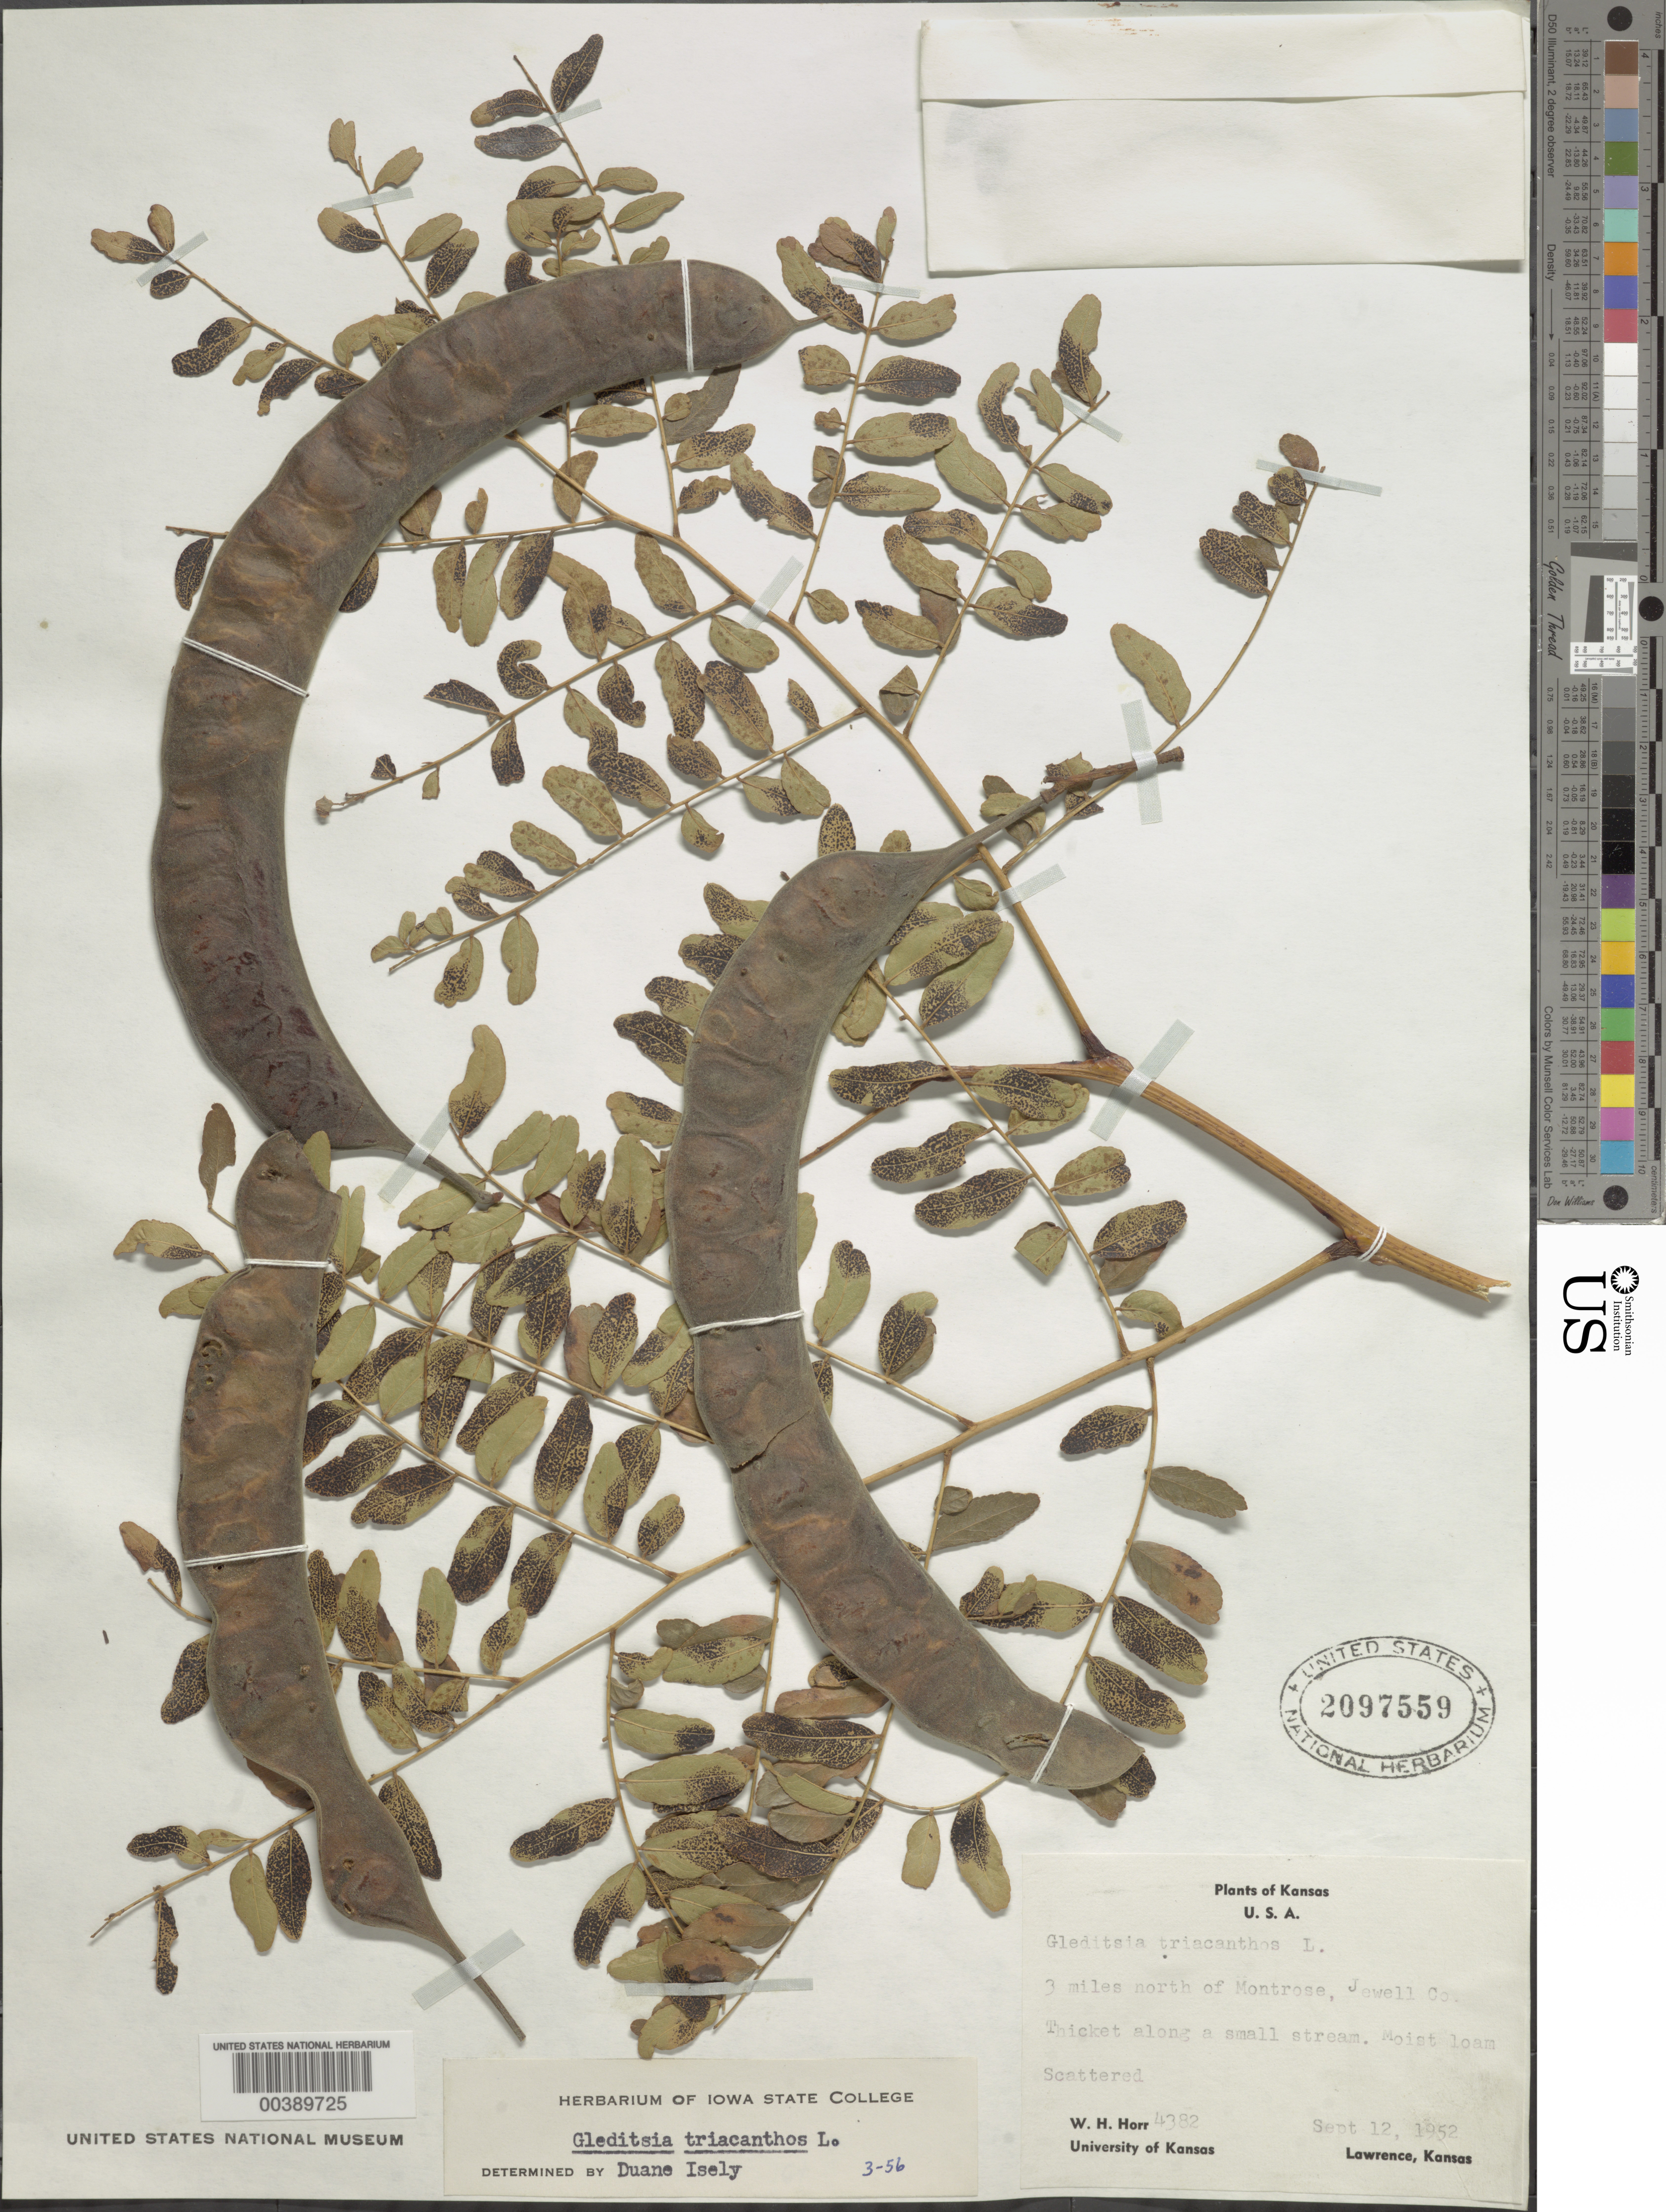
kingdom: Plantae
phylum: Tracheophyta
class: Magnoliopsida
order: Fabales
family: Fabaceae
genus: Gleditsia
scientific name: Gleditsia triacanthos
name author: L.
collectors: W. H. Horr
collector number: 4382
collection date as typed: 12 Sep 1952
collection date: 1952-09-12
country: United States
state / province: Kansas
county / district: Jewell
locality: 3 mi n of montrose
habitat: Thickets along a small stream; moist loam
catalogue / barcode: US 2097559